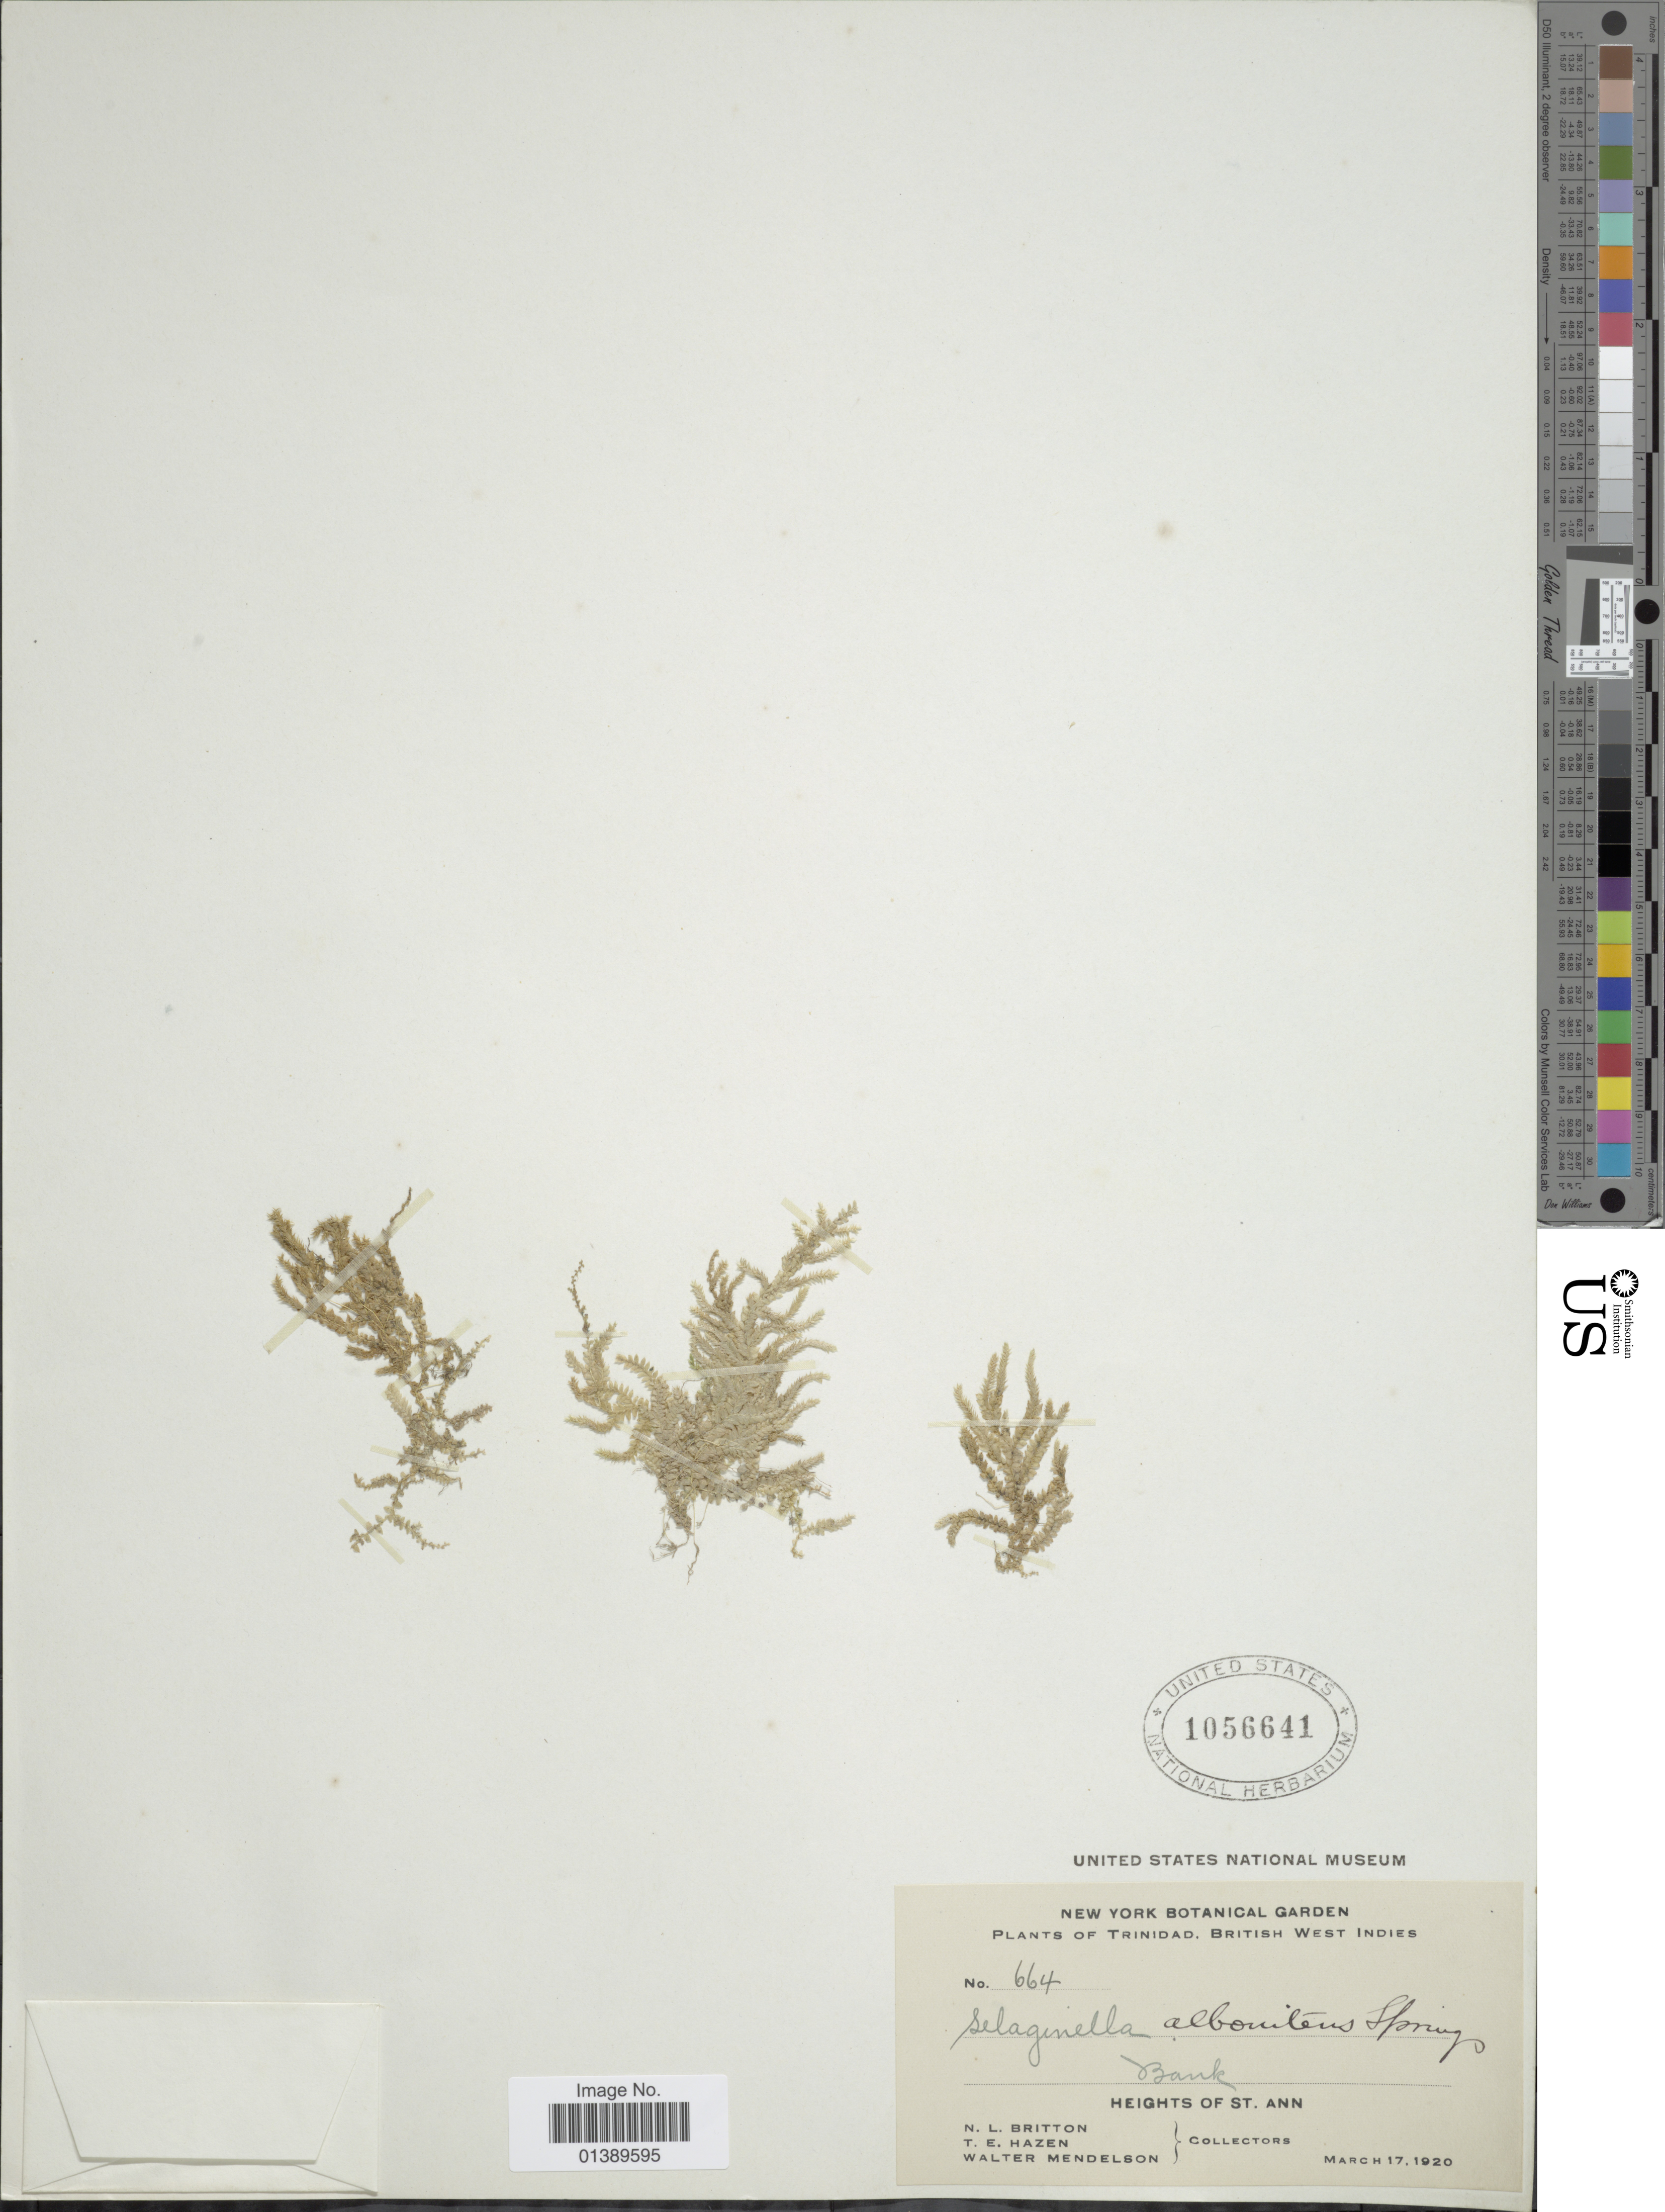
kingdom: Plantae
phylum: Tracheophyta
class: Lycopodiopsida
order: Selaginellales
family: Selaginellaceae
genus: Selaginella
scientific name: Selaginella cladorrhizans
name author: A. Br.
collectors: N. Britton, T. E. Hazen & W. Mendelson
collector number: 664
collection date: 1920-03-17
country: Trinidad and Tobago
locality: Trinidad, British West Indies, Bank, Height of St Ann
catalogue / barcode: US 1056641